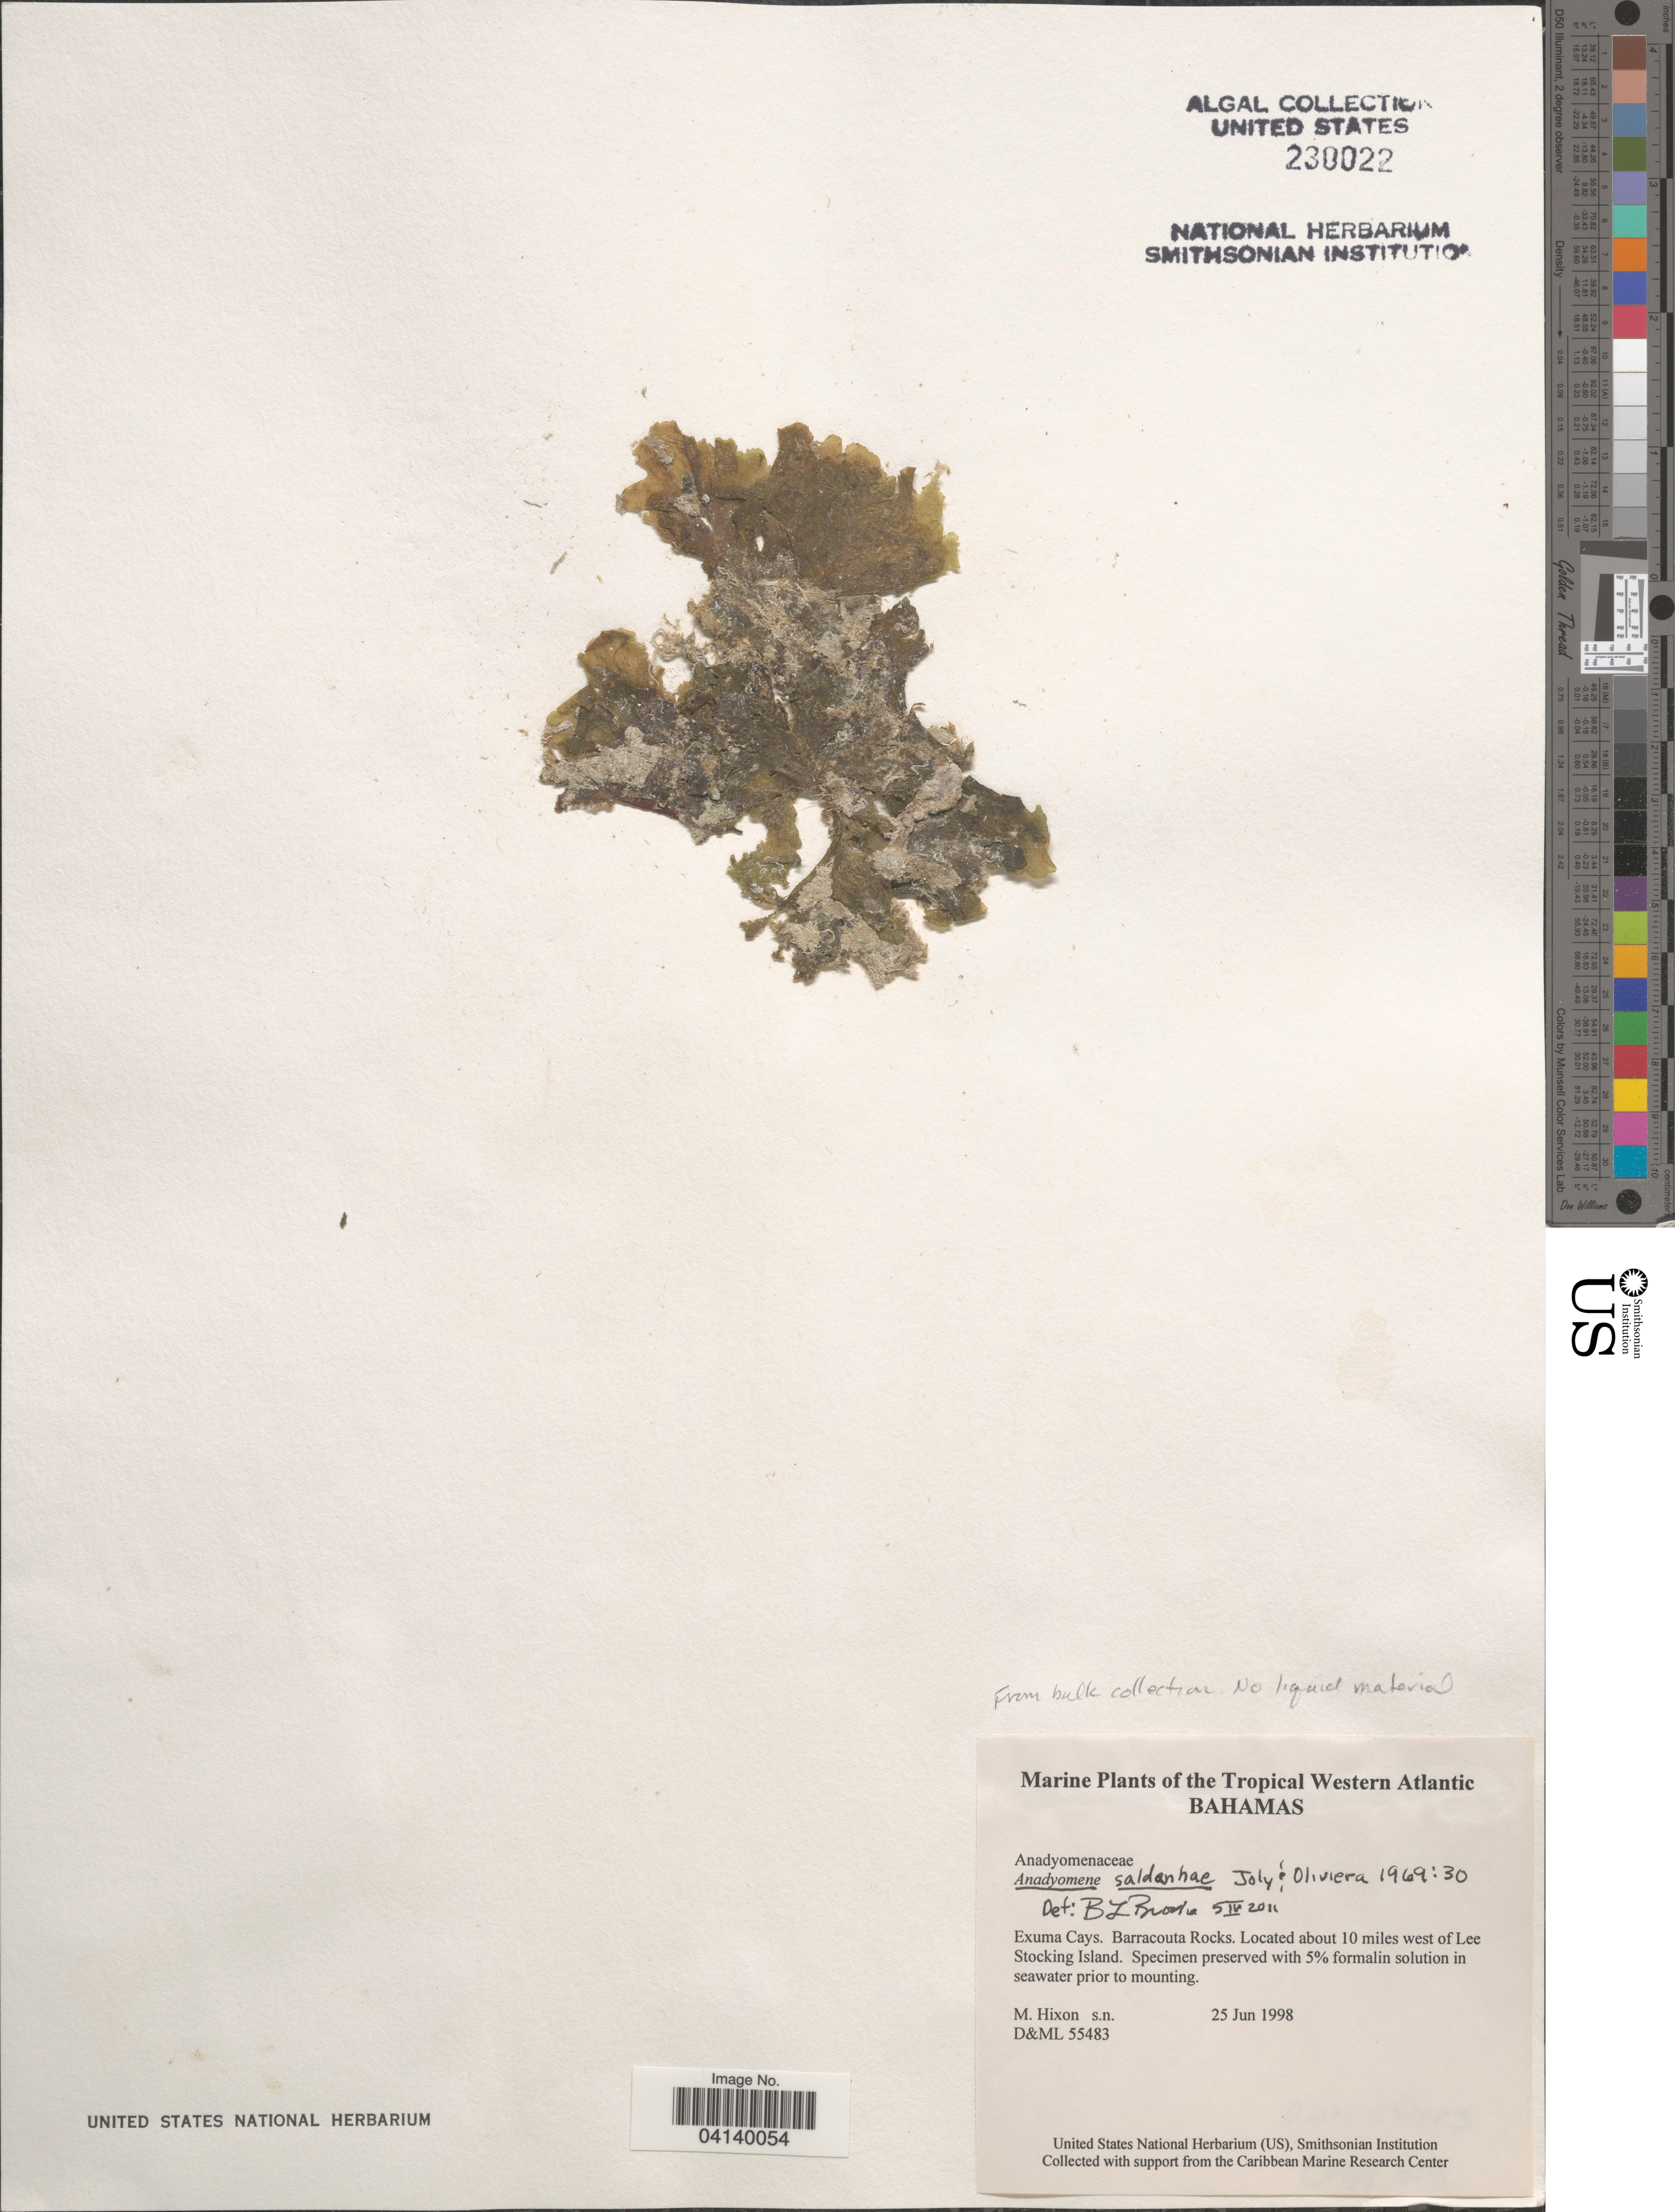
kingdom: Plantae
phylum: Chlorophyta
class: Ulvophyceae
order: Cladophorales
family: Anadyomenaceae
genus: Anadyomene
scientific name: Anadyomene saldanhae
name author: A.B. Joly & E.C. Oliveira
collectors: M. Hixon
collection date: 1998-06-25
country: Bahamas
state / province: Exuma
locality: Tropical Western Atlantic. Exuma Cays. Barracouta Rocks. Located about 10 miles west of Lee Stocking Island.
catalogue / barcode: US 230022